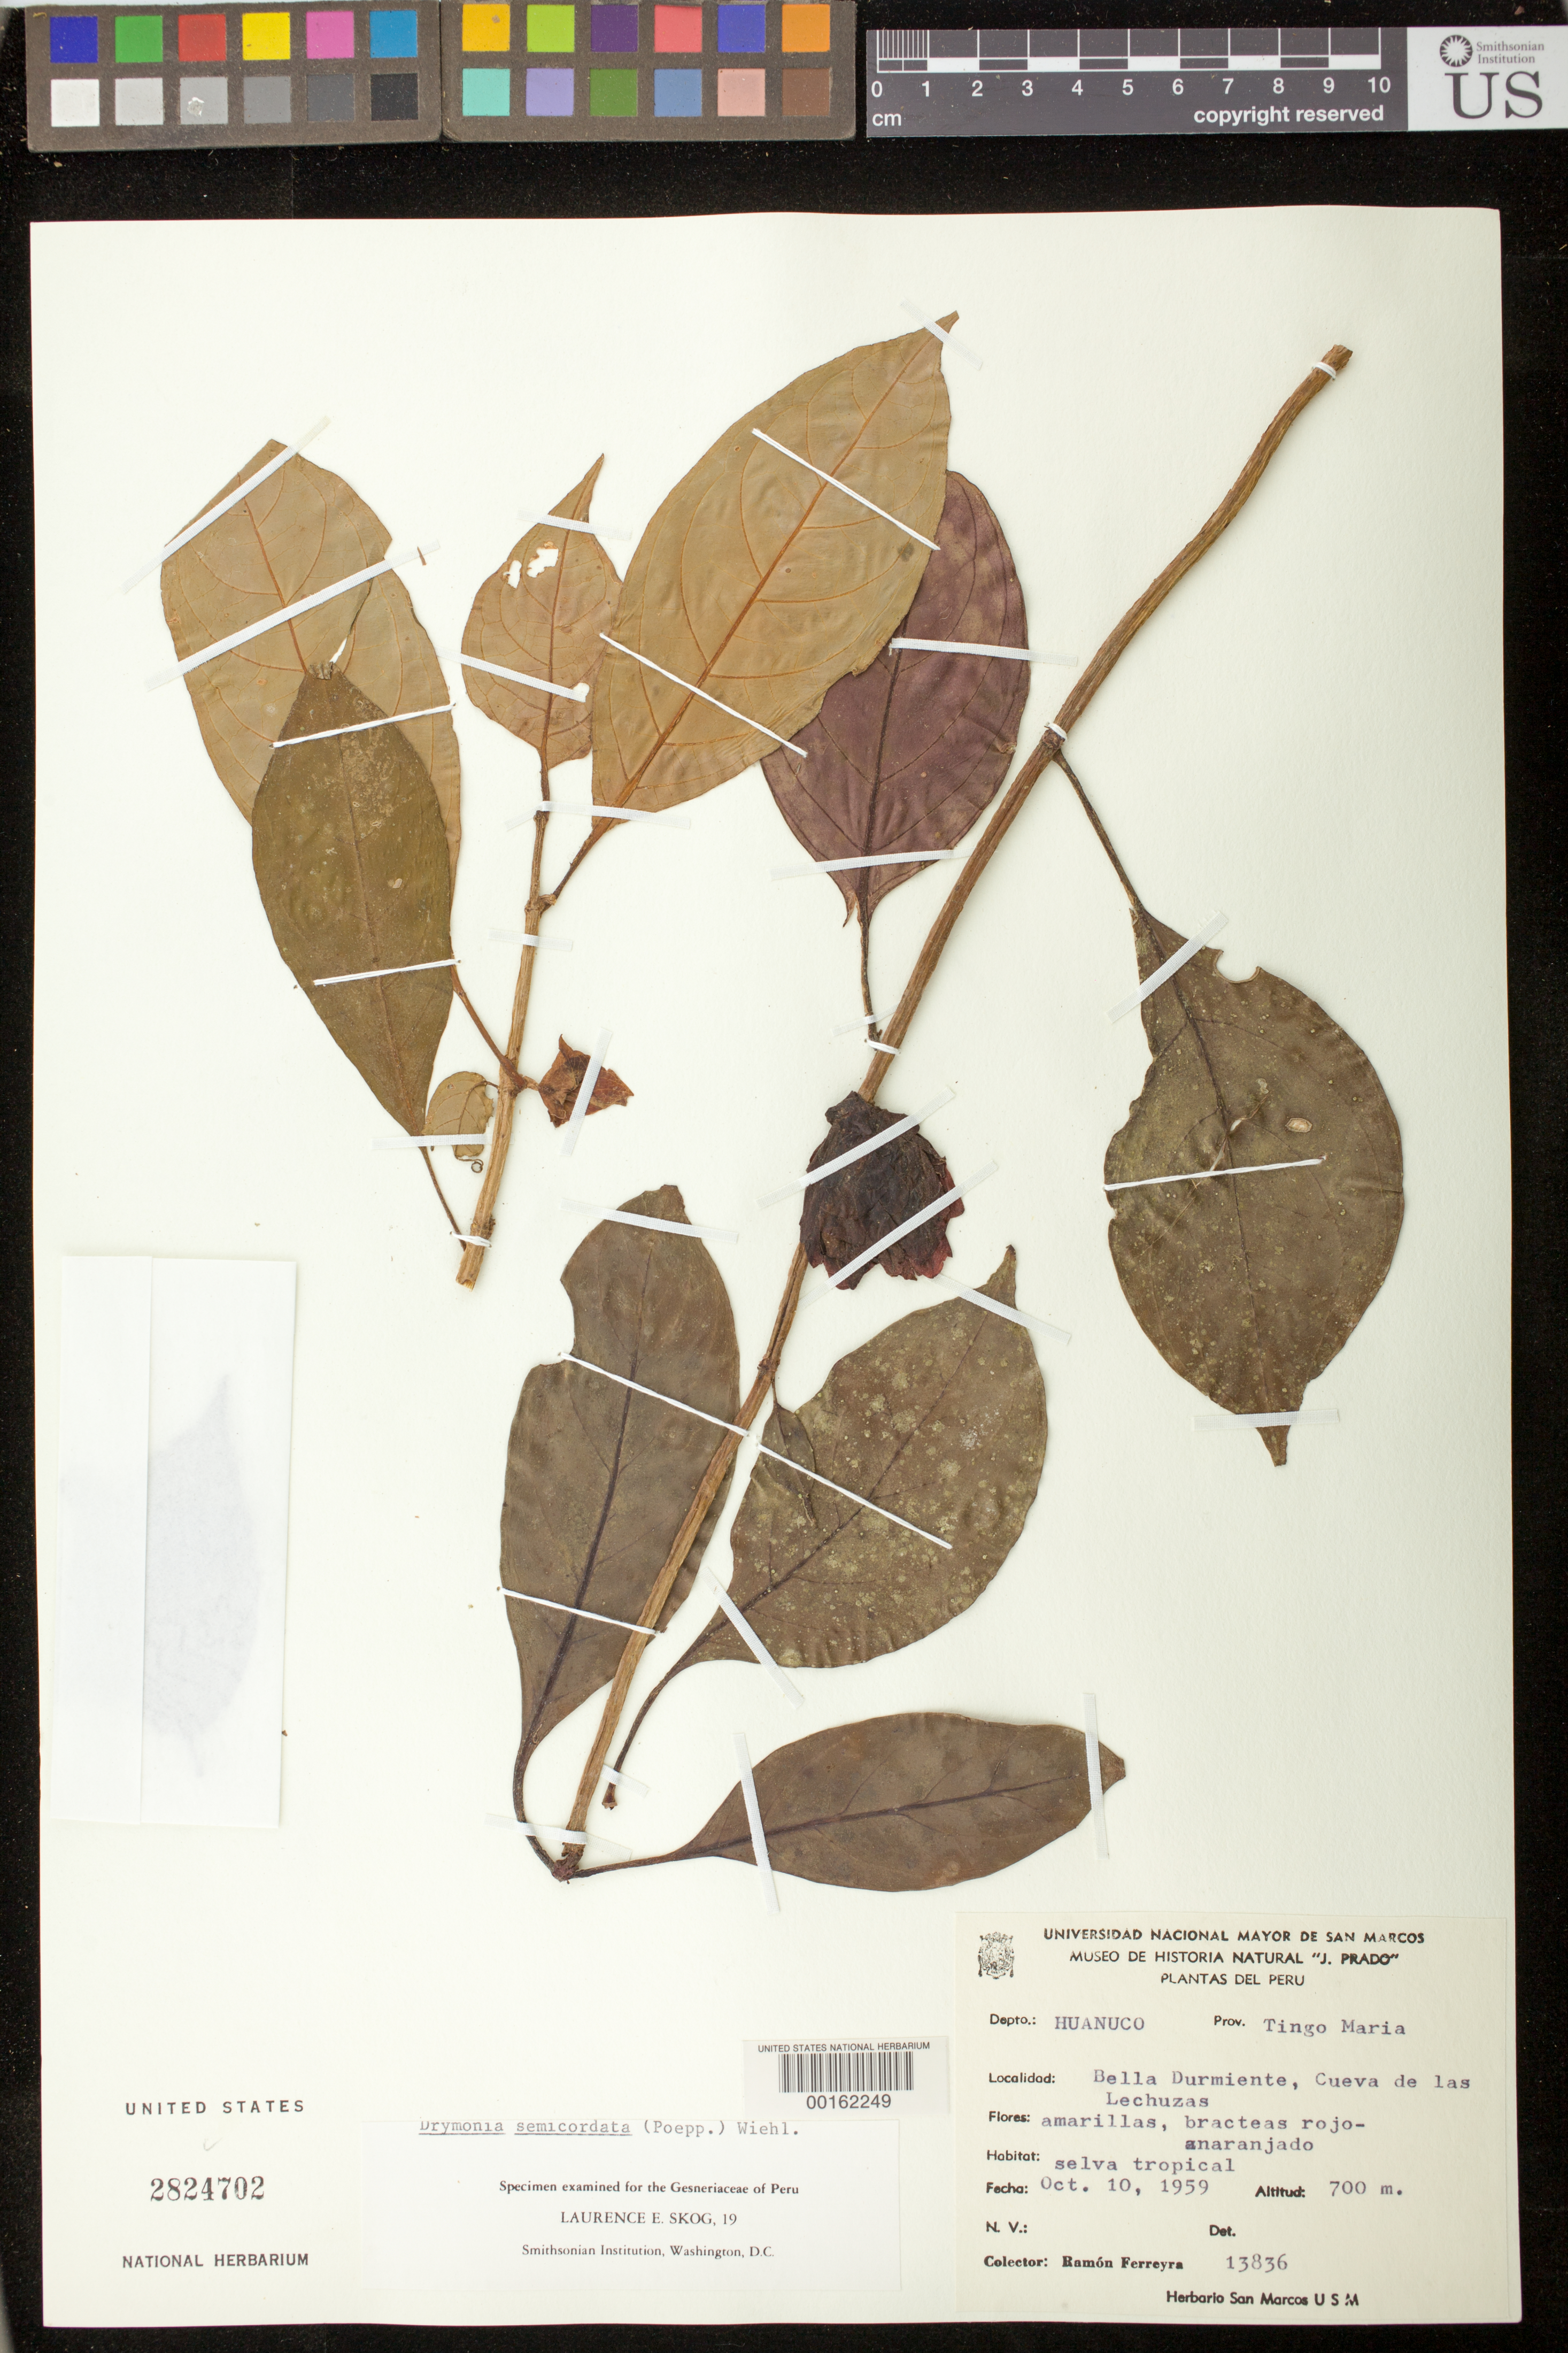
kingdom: Plantae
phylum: Tracheophyta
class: Magnoliopsida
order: Lamiales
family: Gesneriaceae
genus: Drymonia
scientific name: Drymonia semicordata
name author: (Poepp.) Wiehler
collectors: R. A. Ferreyra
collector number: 13836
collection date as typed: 10 Oct 1959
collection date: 1959-10-10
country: Peru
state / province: Huánuco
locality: Prov. Tingo Maria; Bella Durmiente, Cueva de las Lechuzas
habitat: Tropical forest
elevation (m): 700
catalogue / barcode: US 2824702